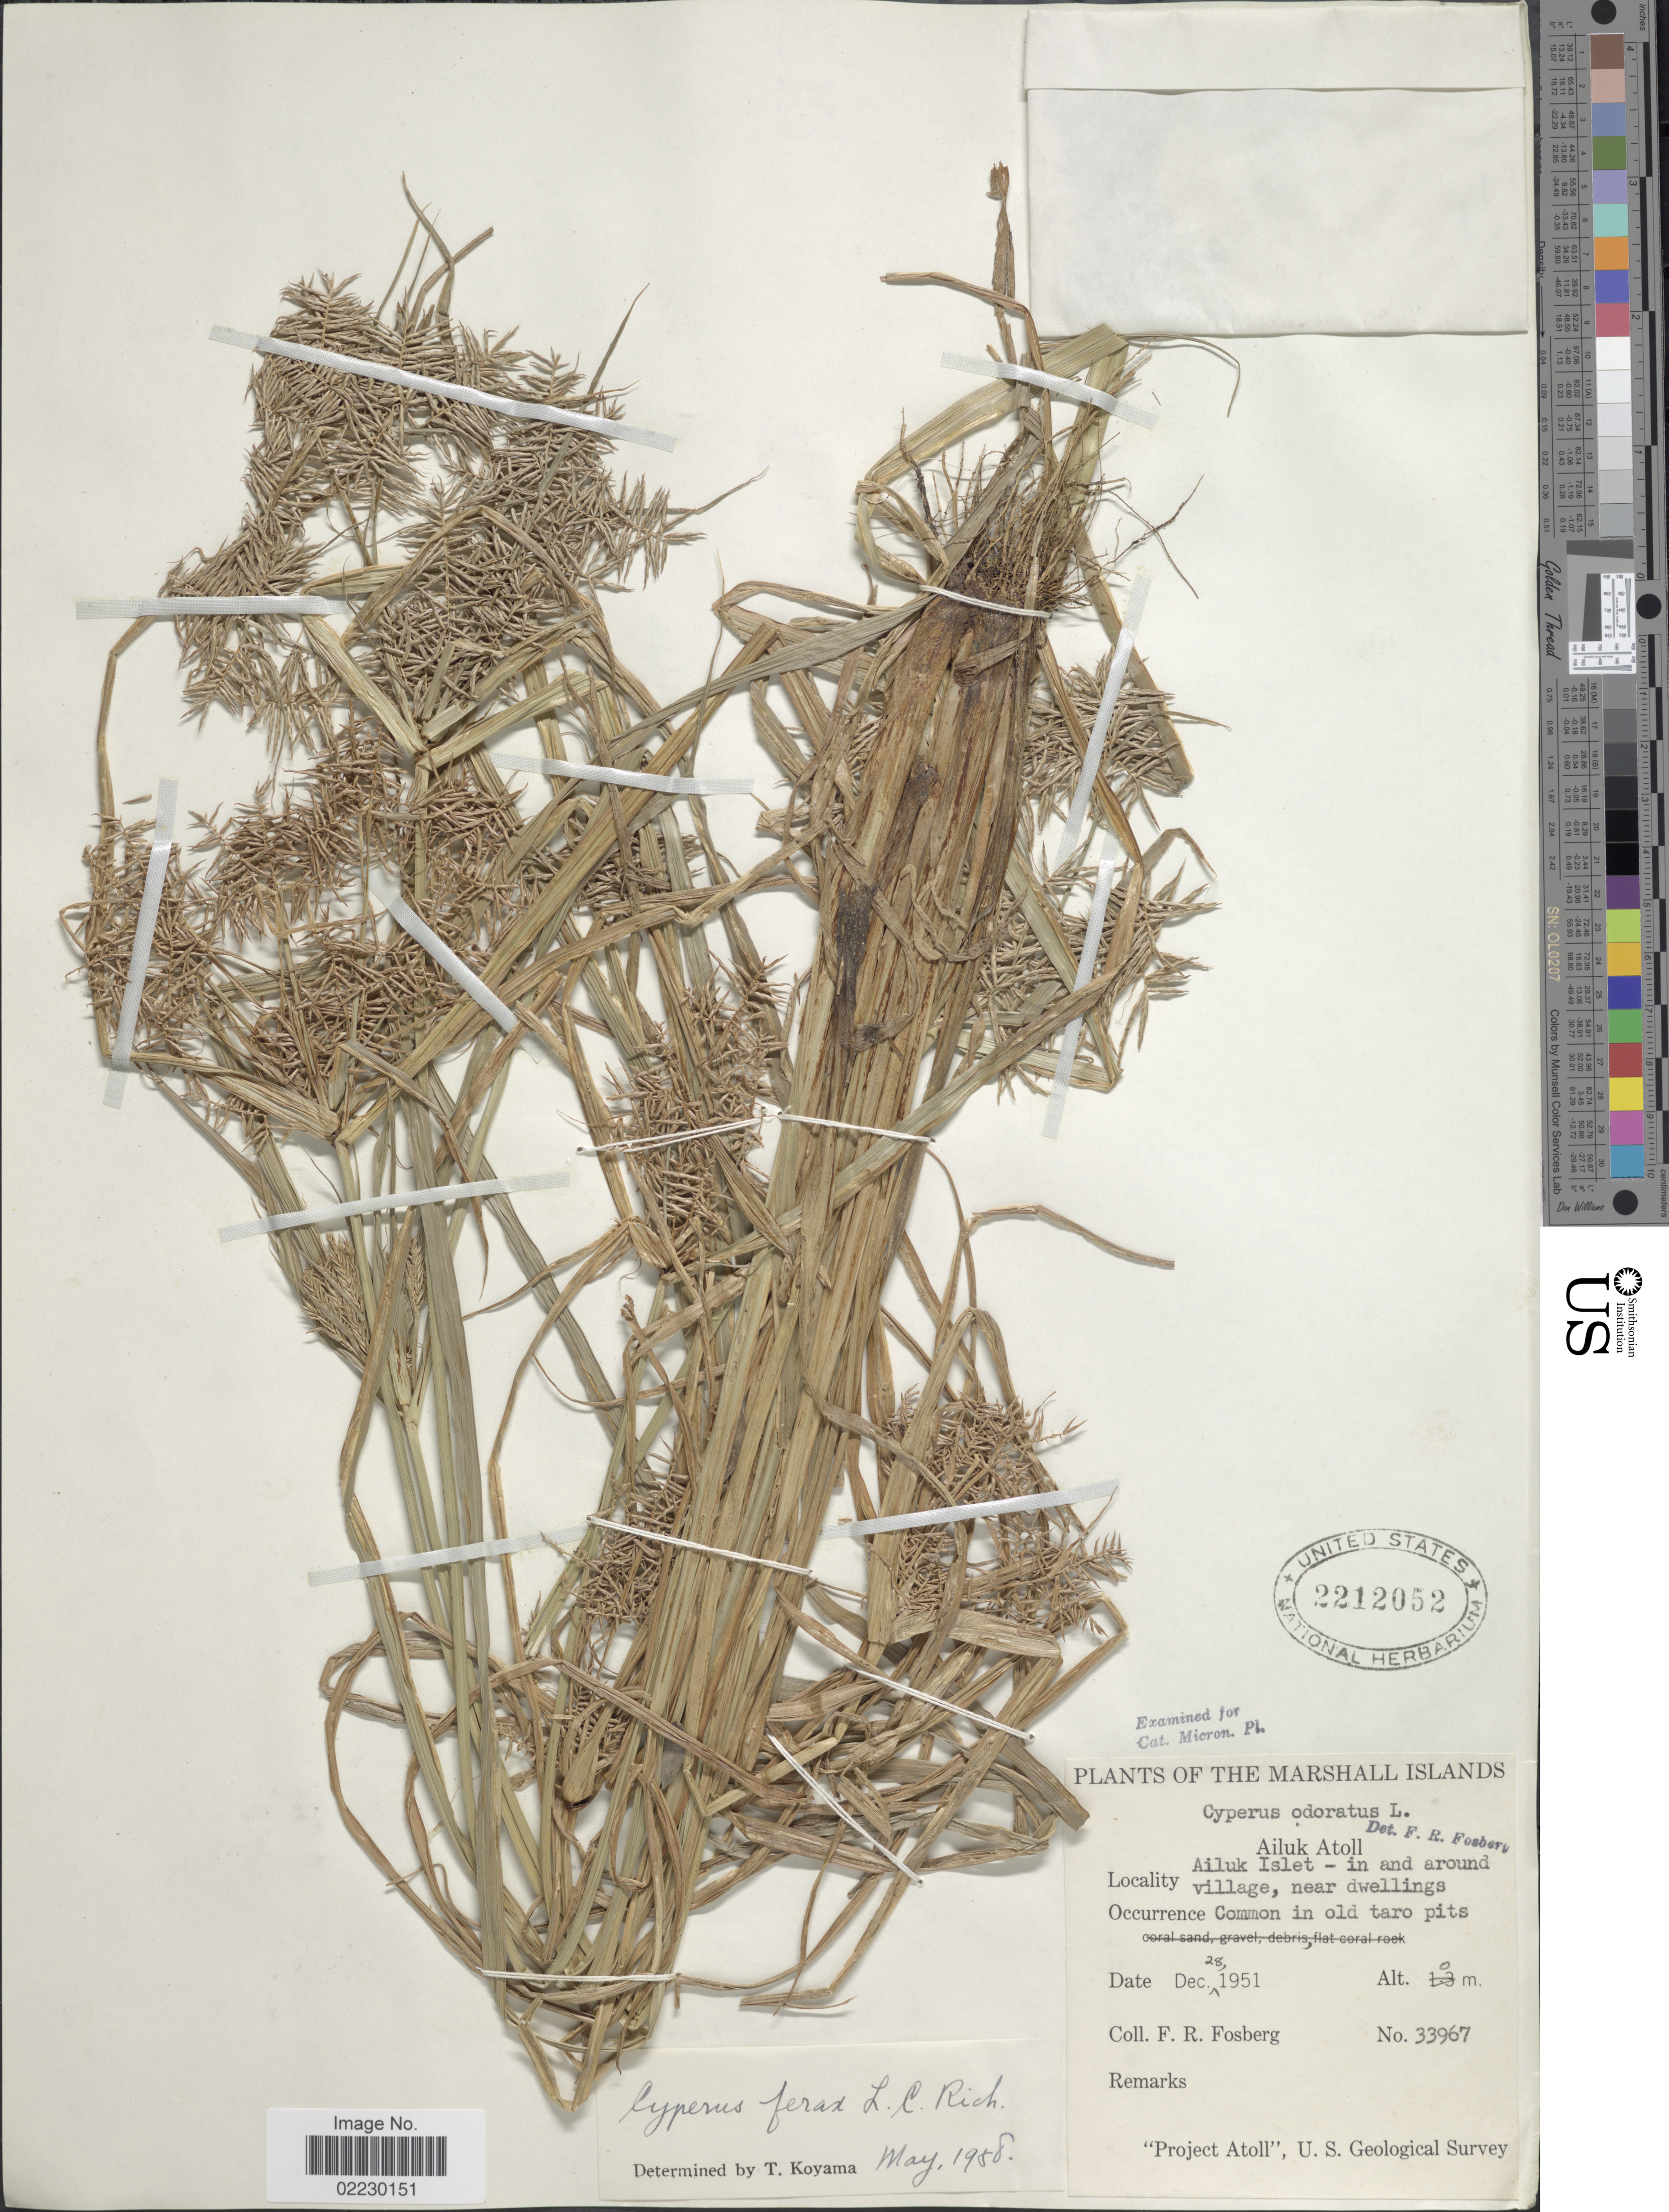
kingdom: Plantae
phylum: Tracheophyta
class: Liliopsida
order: Poales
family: Cyperaceae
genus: Cyperus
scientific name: Cyperus odoratus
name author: L.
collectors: F. R. Fosberg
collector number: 33967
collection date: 1951-12-28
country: Marshall Islands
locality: Ailuk Atoll, Ailuk Islet- in and around village, near dwellings, common in old taro pits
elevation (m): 0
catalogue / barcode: US 2212052